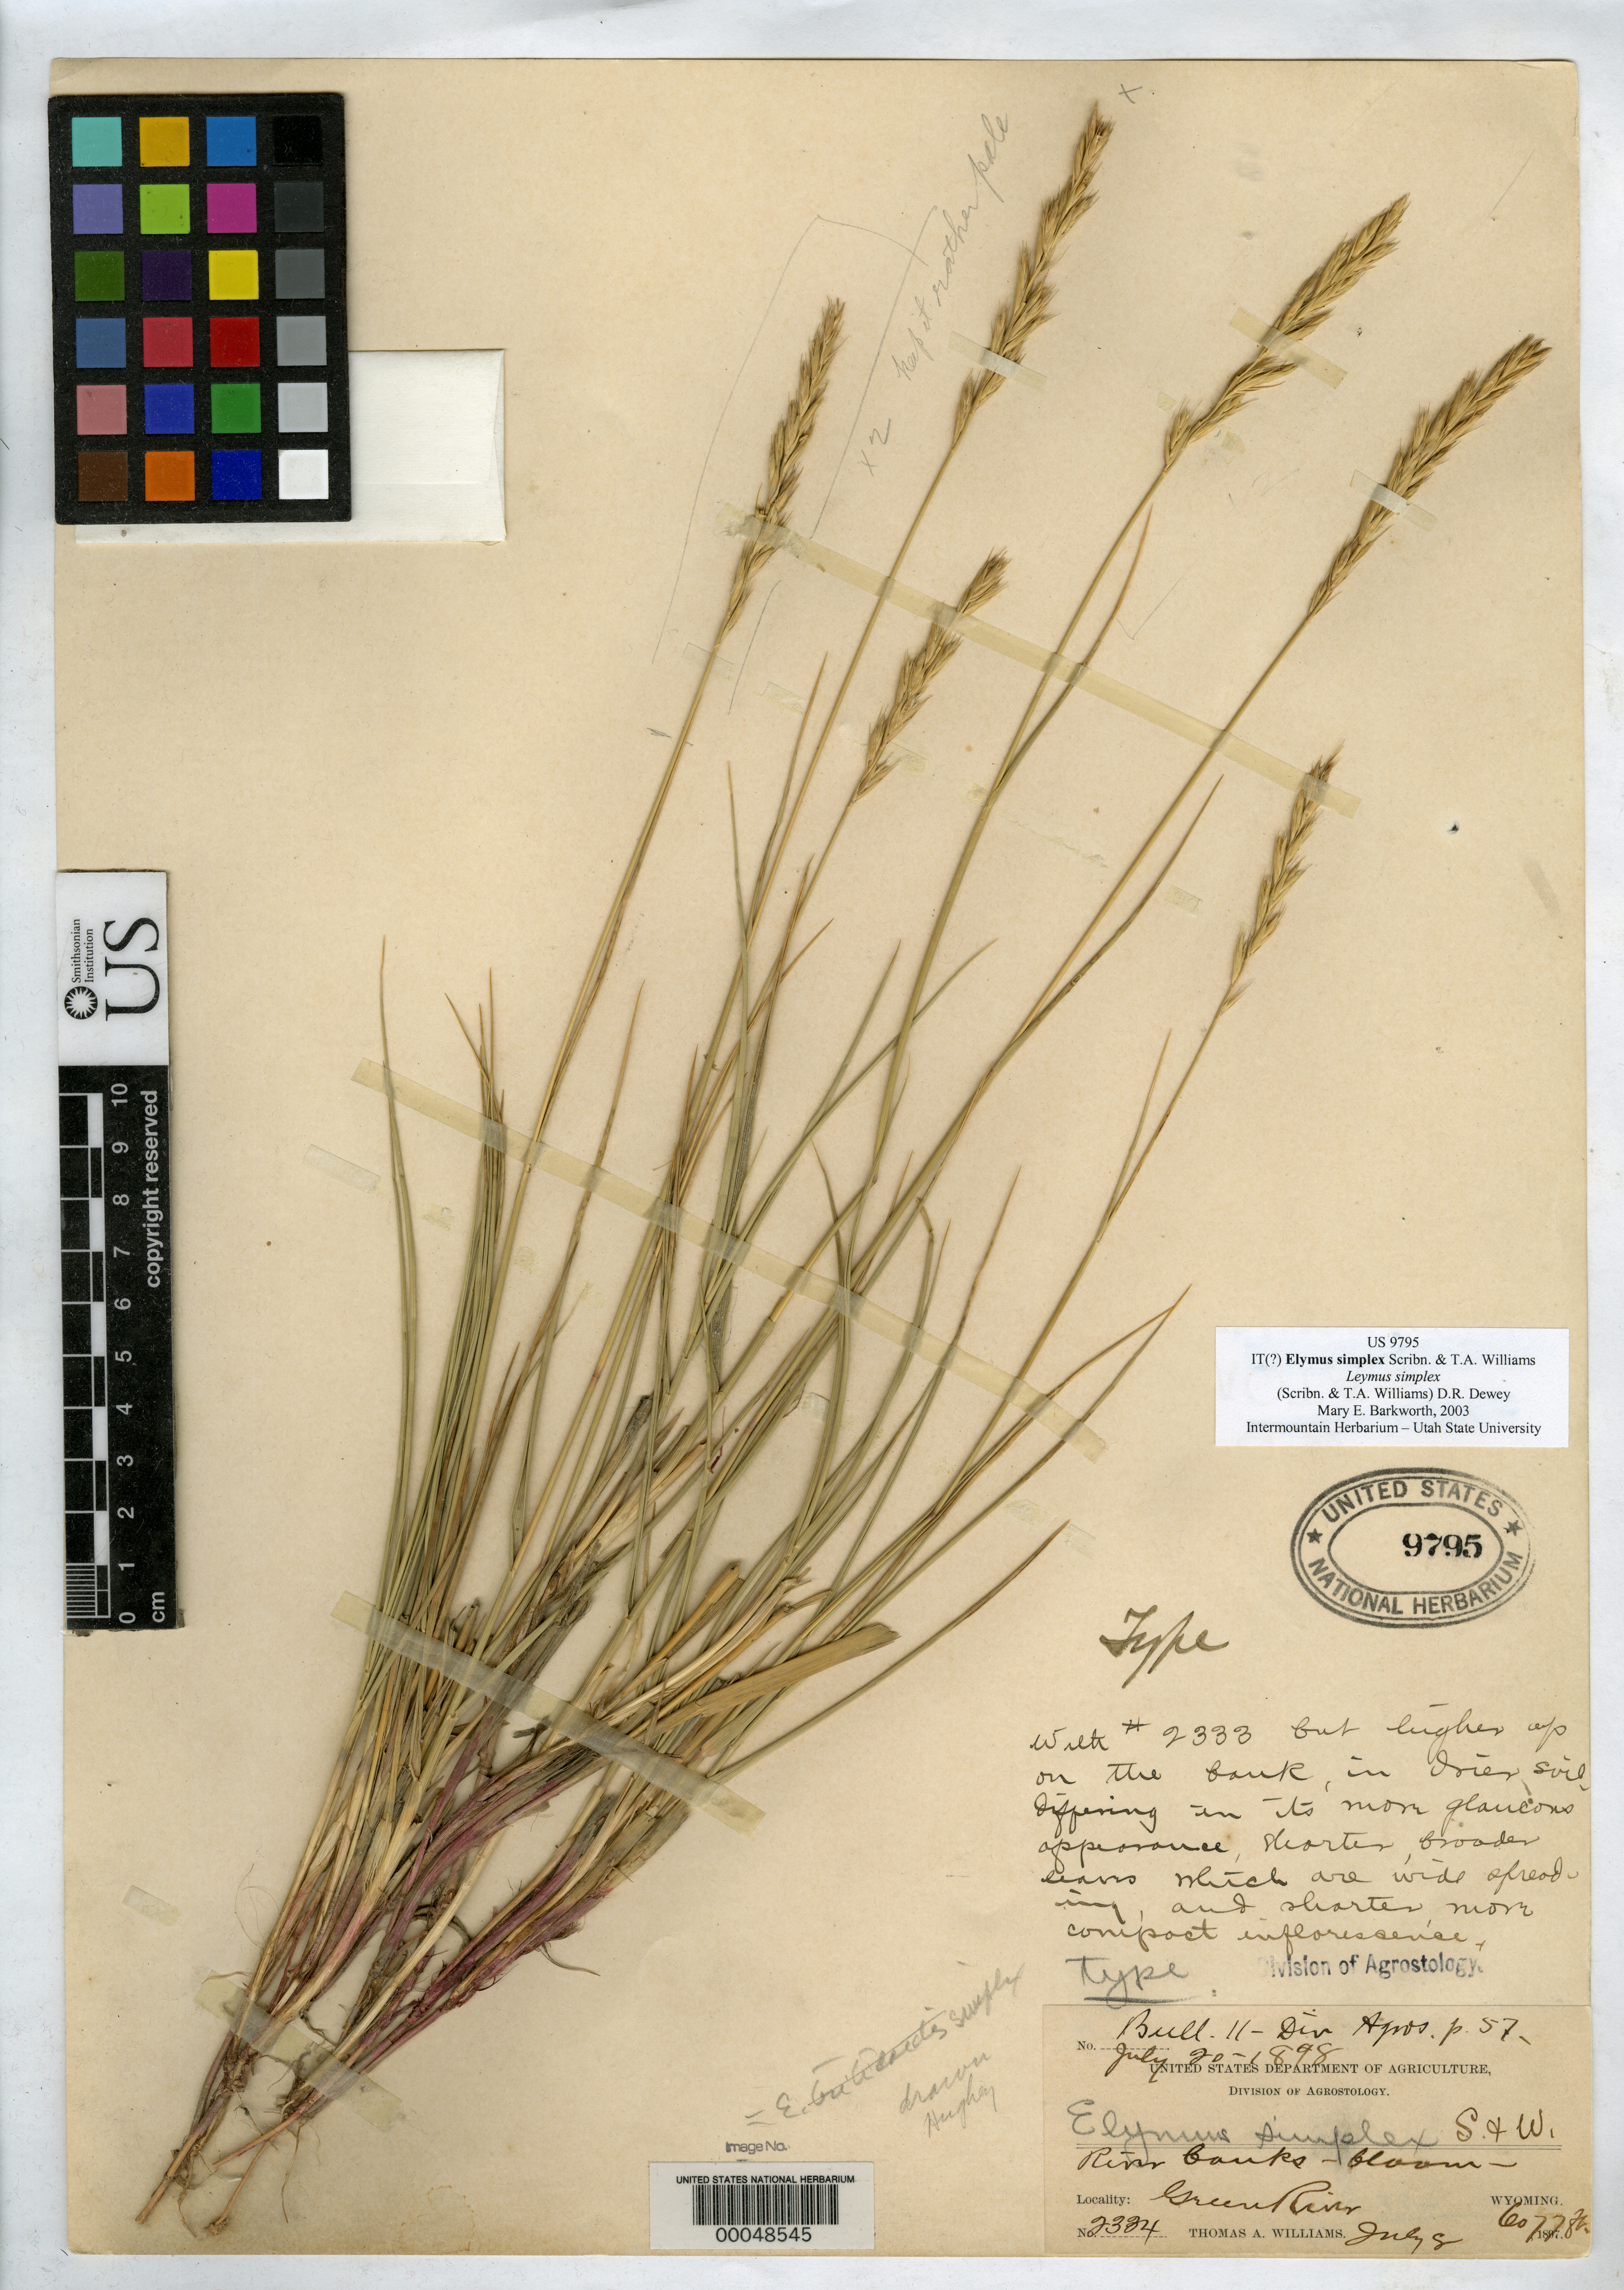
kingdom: Plantae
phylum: Tracheophyta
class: Liliopsida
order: Poales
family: Poaceae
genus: Elymus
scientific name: Elymus simplex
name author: Scribn. & T.A. Williams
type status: Isotype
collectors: T. A. Williams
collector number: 2334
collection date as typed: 08 Jul 1897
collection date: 1897-07-08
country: United States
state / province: Wyoming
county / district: Sweetwater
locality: Green River.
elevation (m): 1852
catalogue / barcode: US 9795